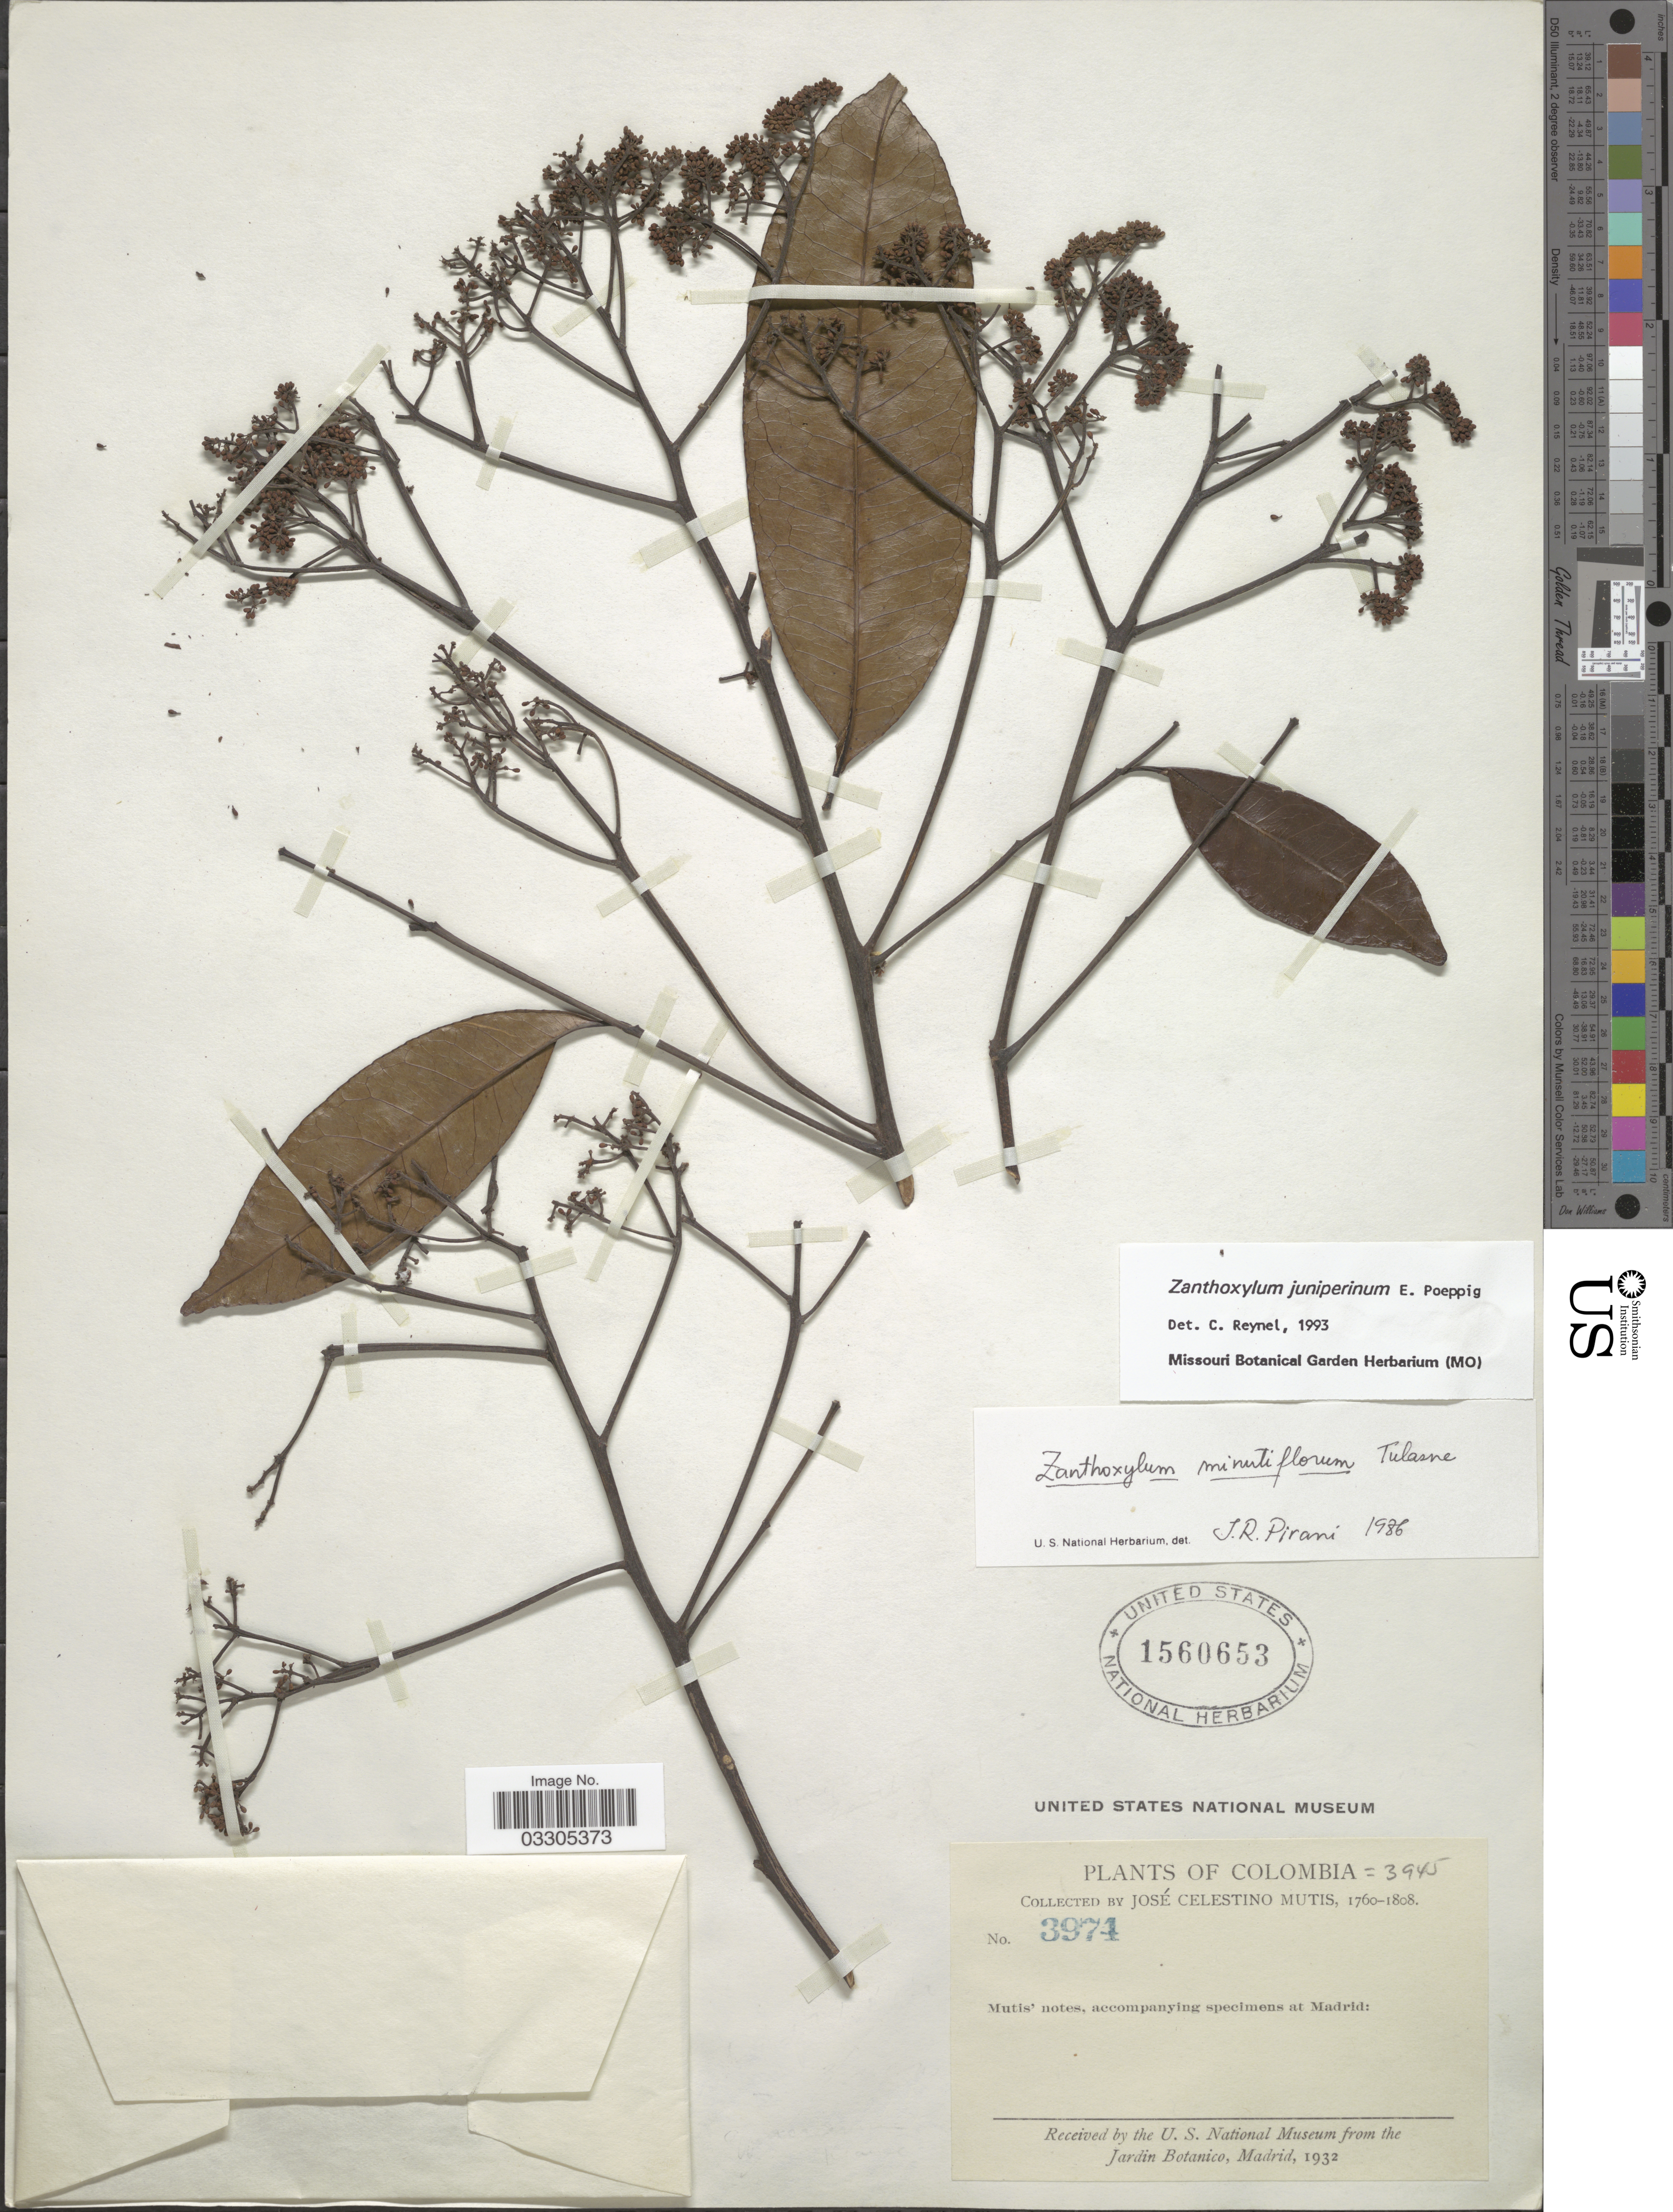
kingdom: Plantae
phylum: Tracheophyta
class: Magnoliopsida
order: Sapindales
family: Rutaceae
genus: Zanthoxylum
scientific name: Zanthoxylum juniperinum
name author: Poepp.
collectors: J. C. B. Mutis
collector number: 3974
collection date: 1760/1808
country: Colombia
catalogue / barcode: US 1560653